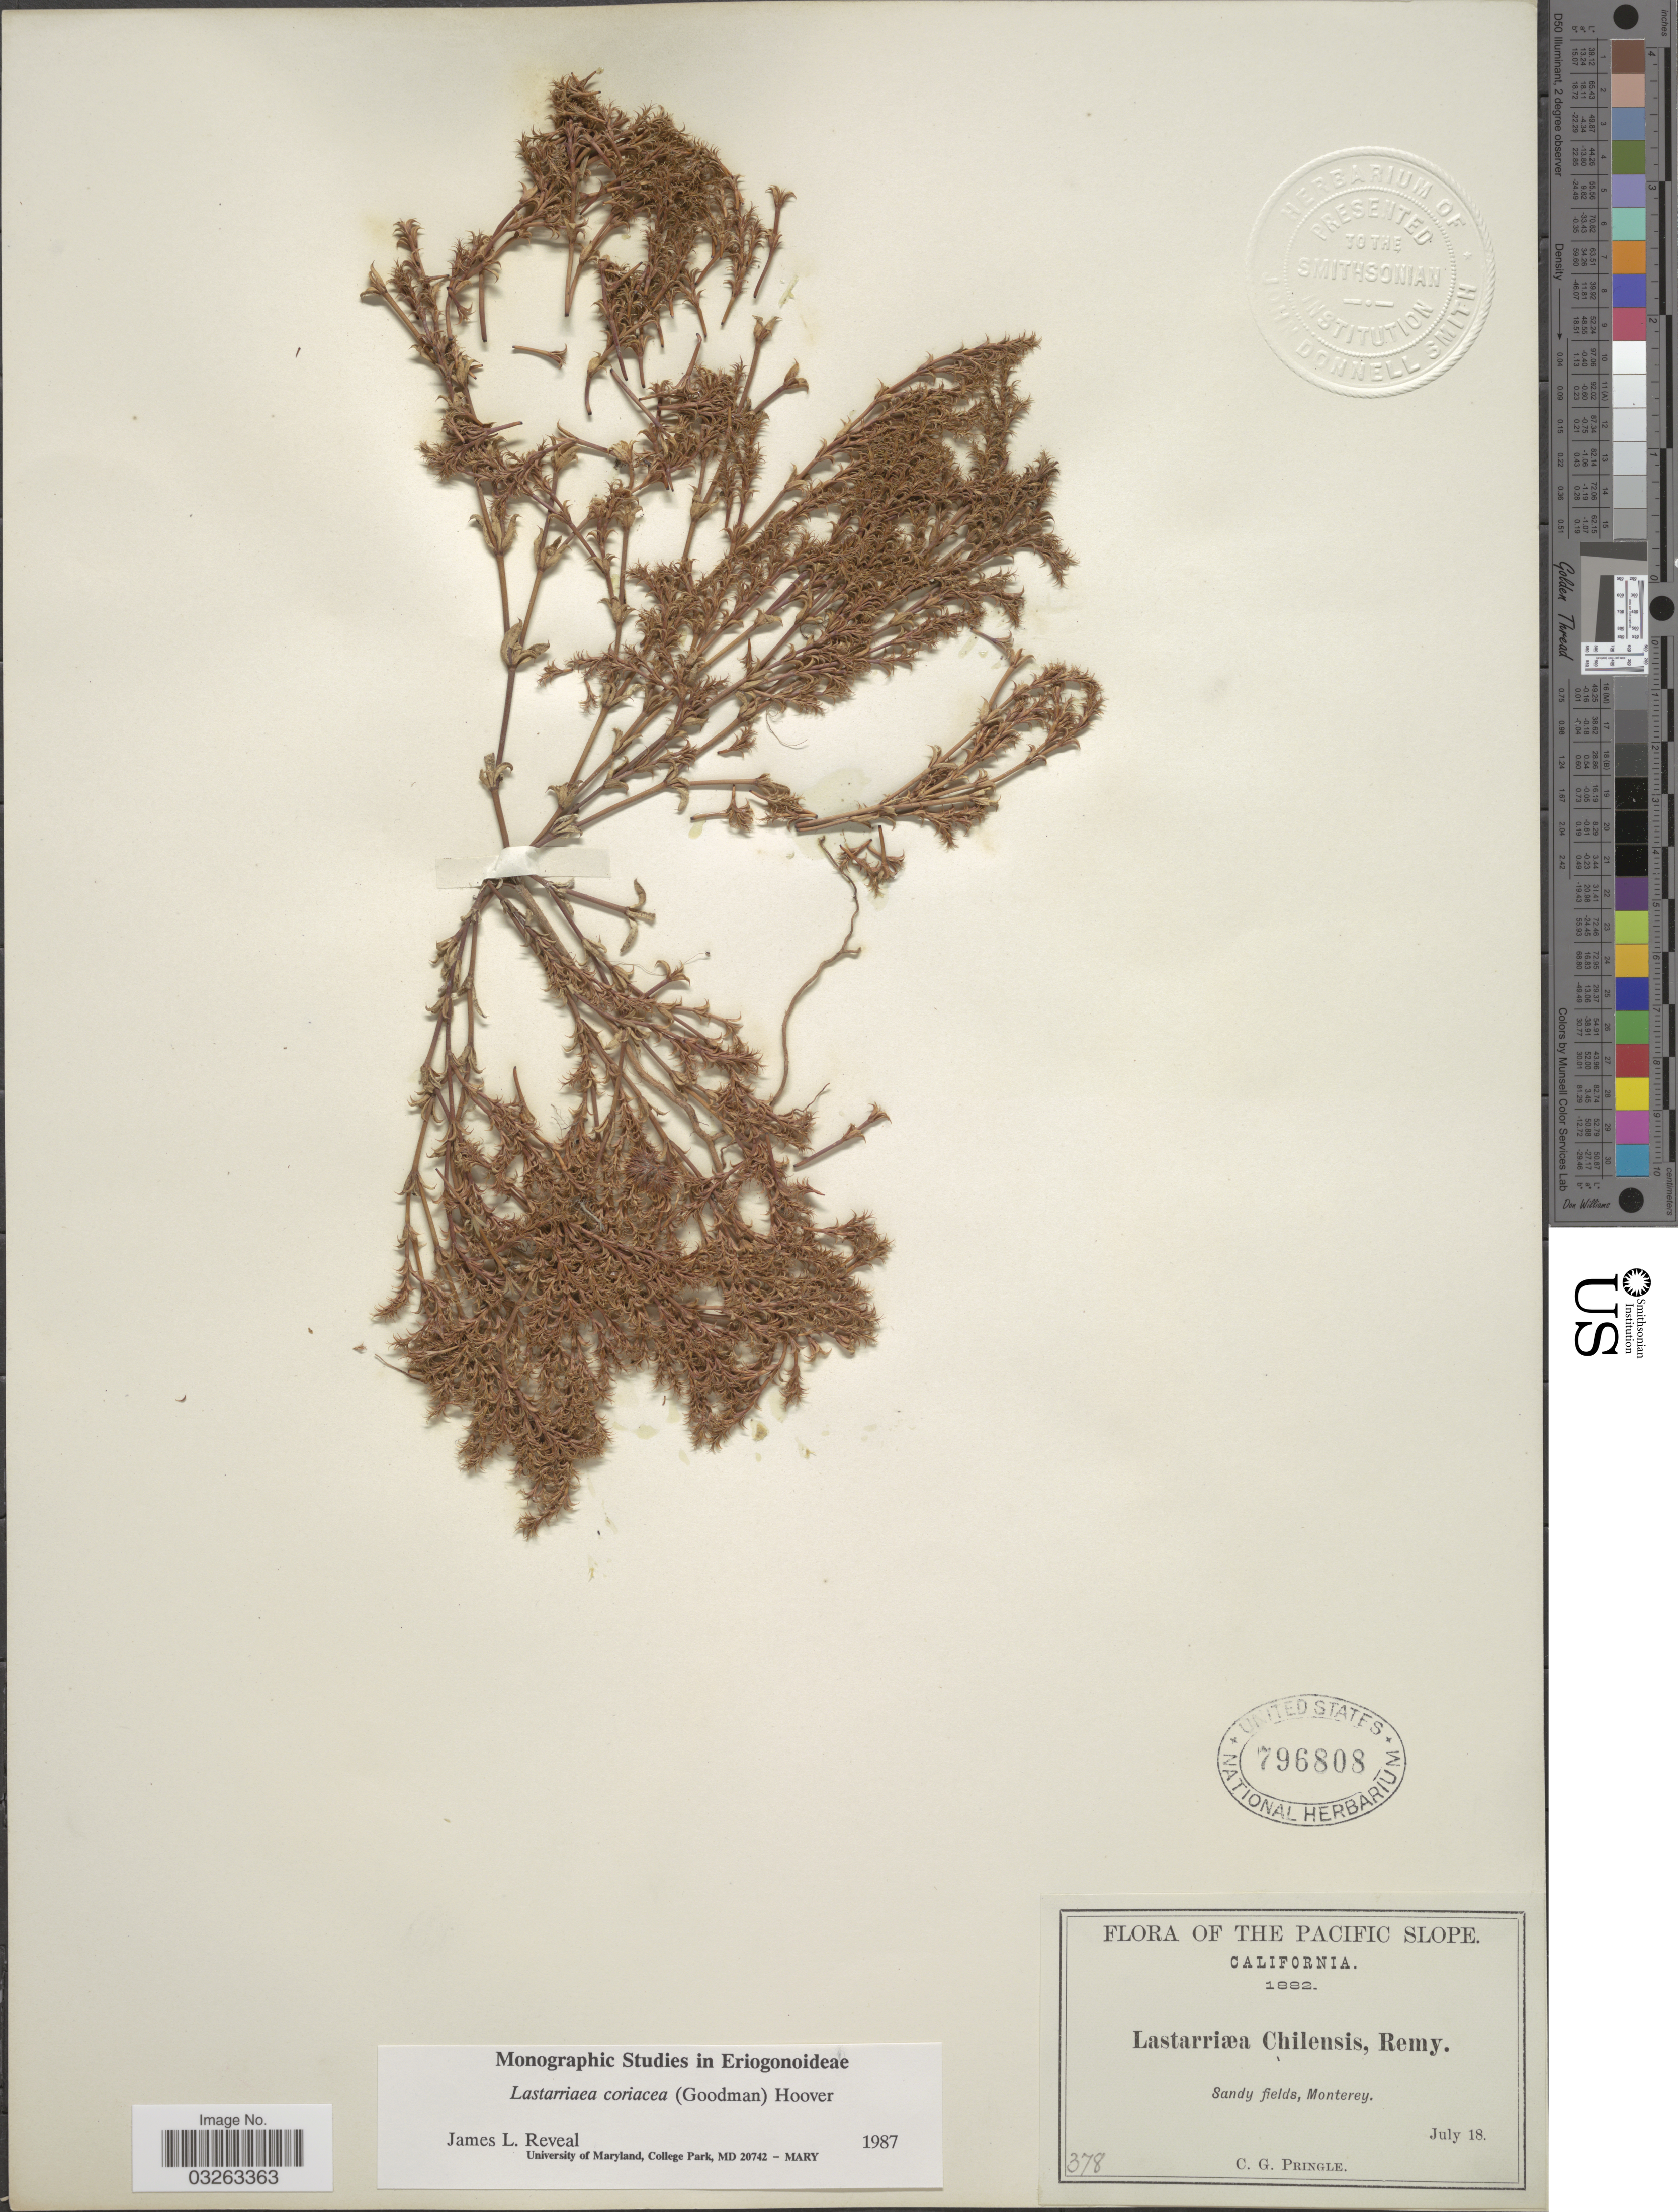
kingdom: Plantae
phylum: Tracheophyta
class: Magnoliopsida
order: Caryophyllales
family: Polygonaceae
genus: Lastarriaea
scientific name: Lastarriaea coriacea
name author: (Goodman) Hoover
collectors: C. G. Pringle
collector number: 378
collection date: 1882-07-18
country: United States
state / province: California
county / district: Monterey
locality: Pacific Slope. Sandy fields, Monterey.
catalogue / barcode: US 796808